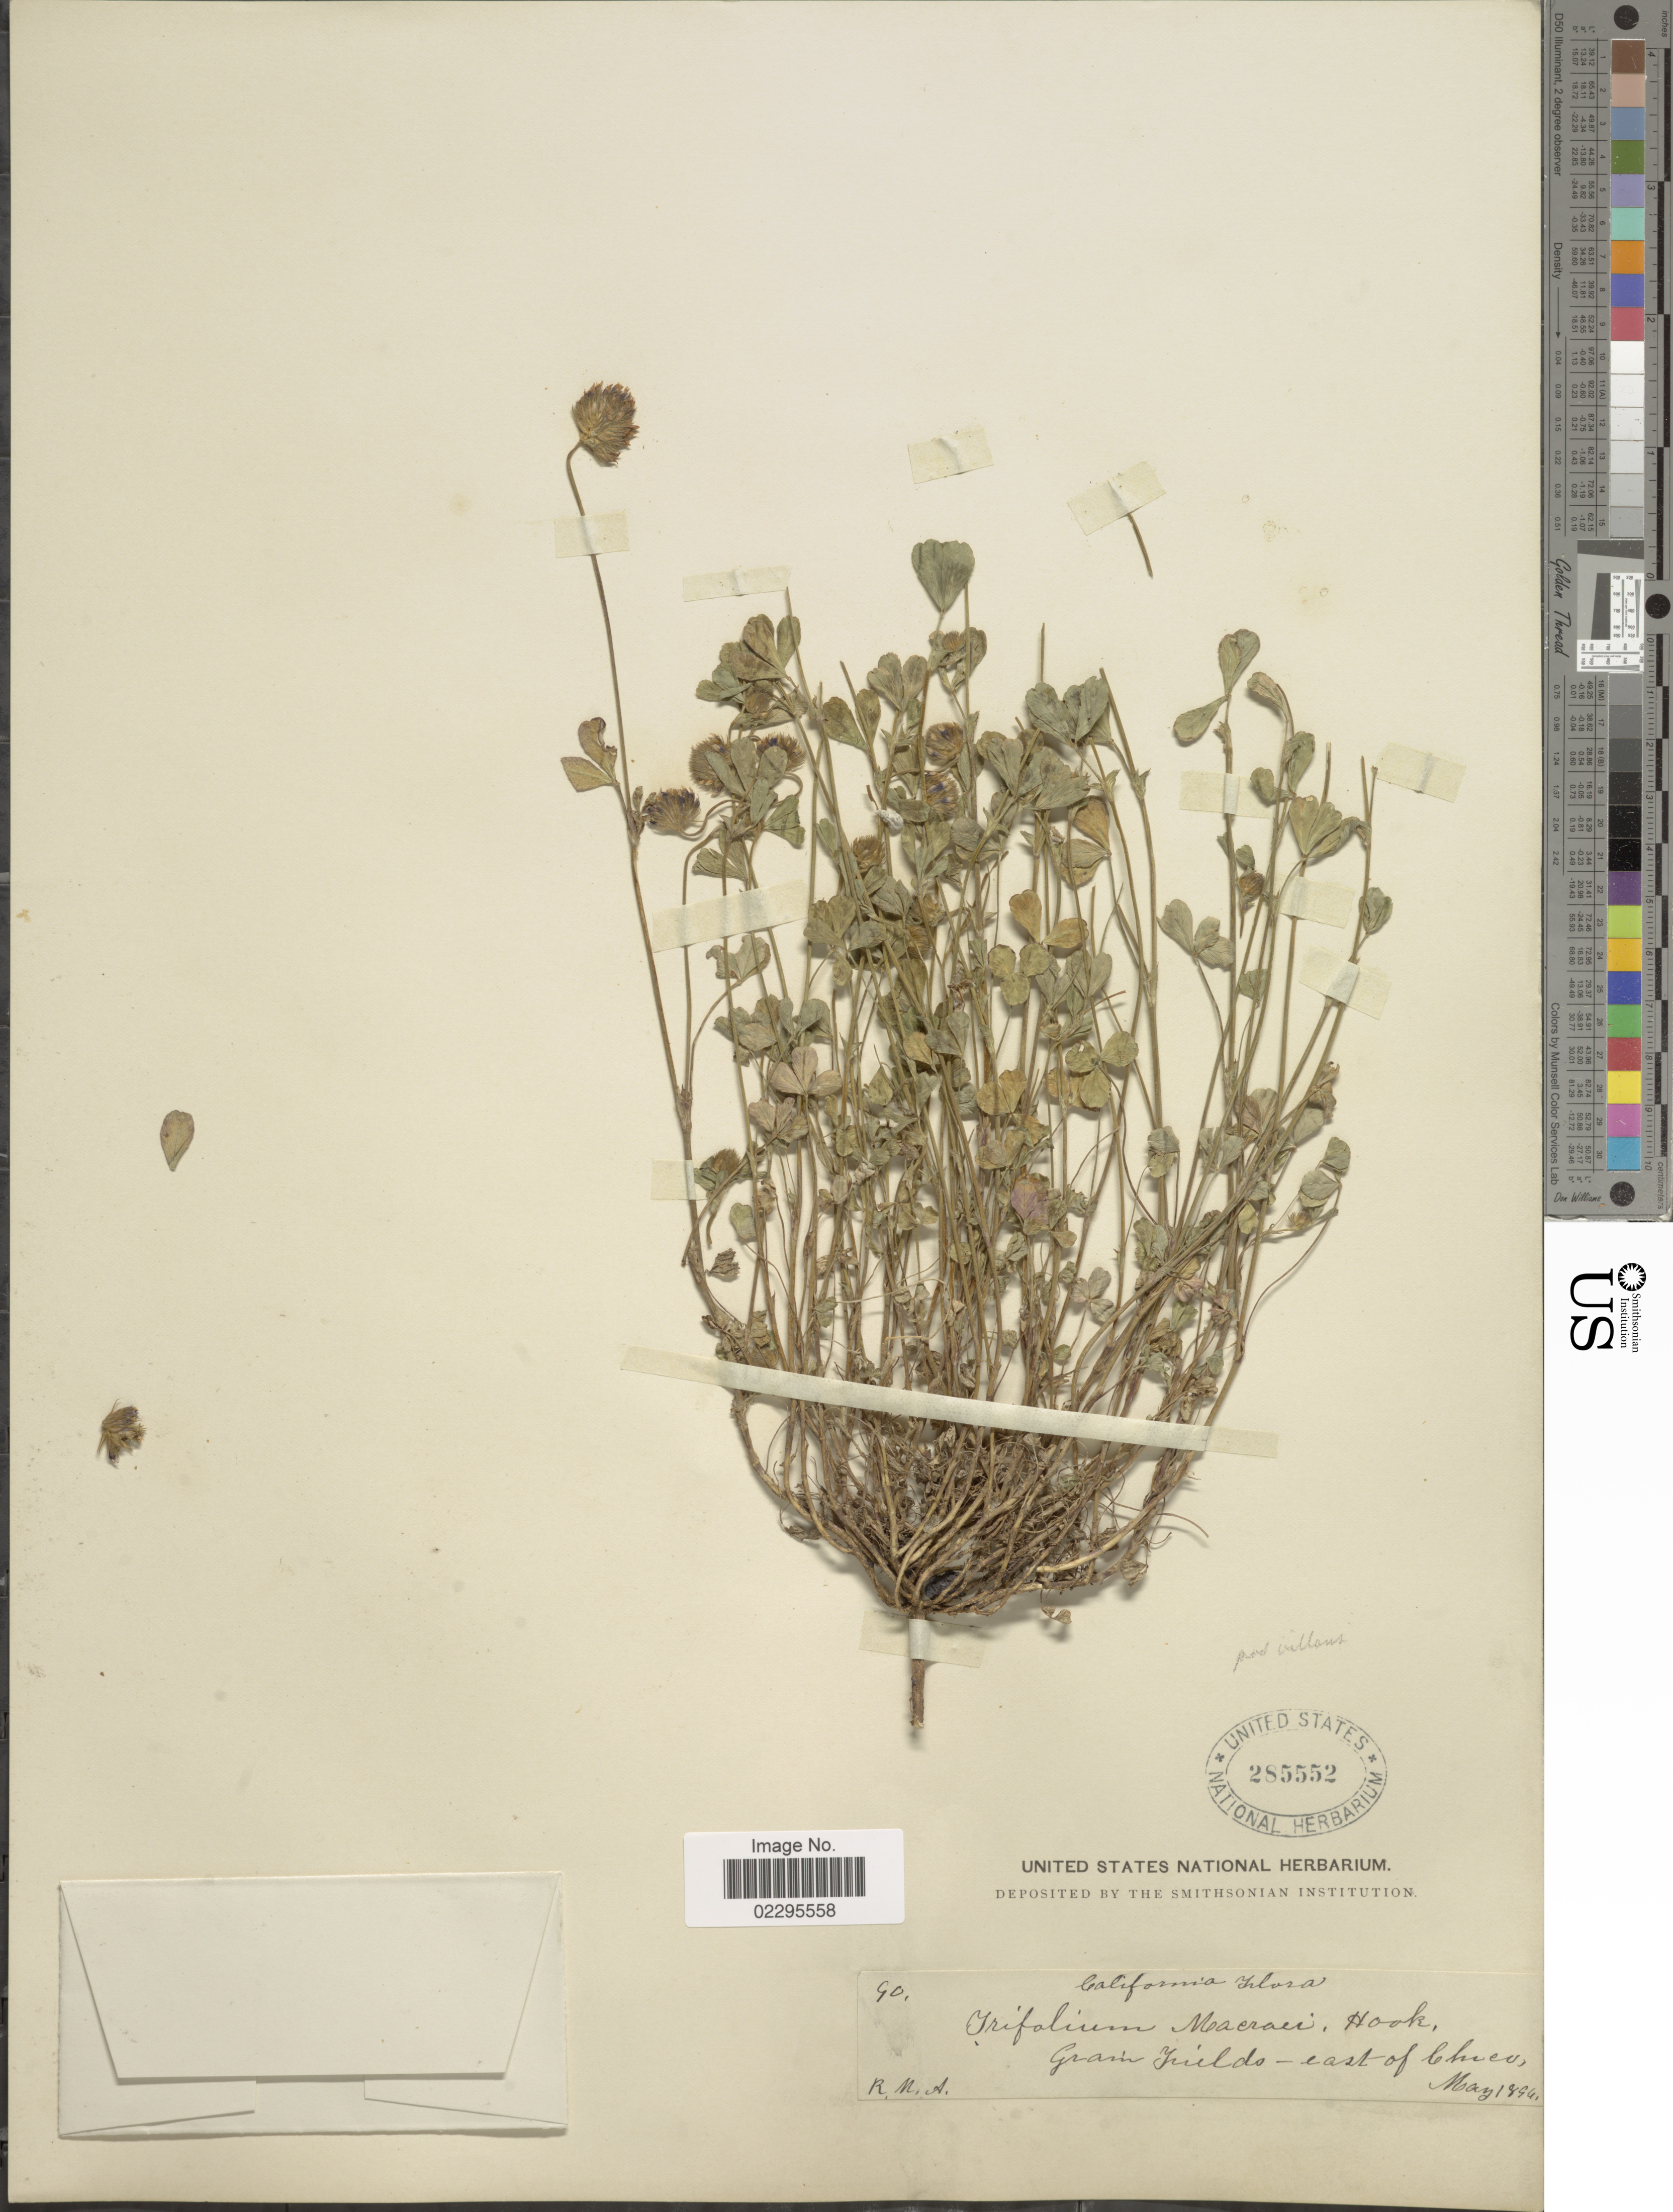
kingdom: Plantae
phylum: Tracheophyta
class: Magnoliopsida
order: Fabales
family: Fabaceae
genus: Trifolium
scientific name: Trifolium albopurpureum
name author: Torr. & A. Gray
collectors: R. M. A.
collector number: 90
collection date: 1894-05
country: United States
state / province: California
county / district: Butte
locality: East of Chico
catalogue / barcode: US 285552